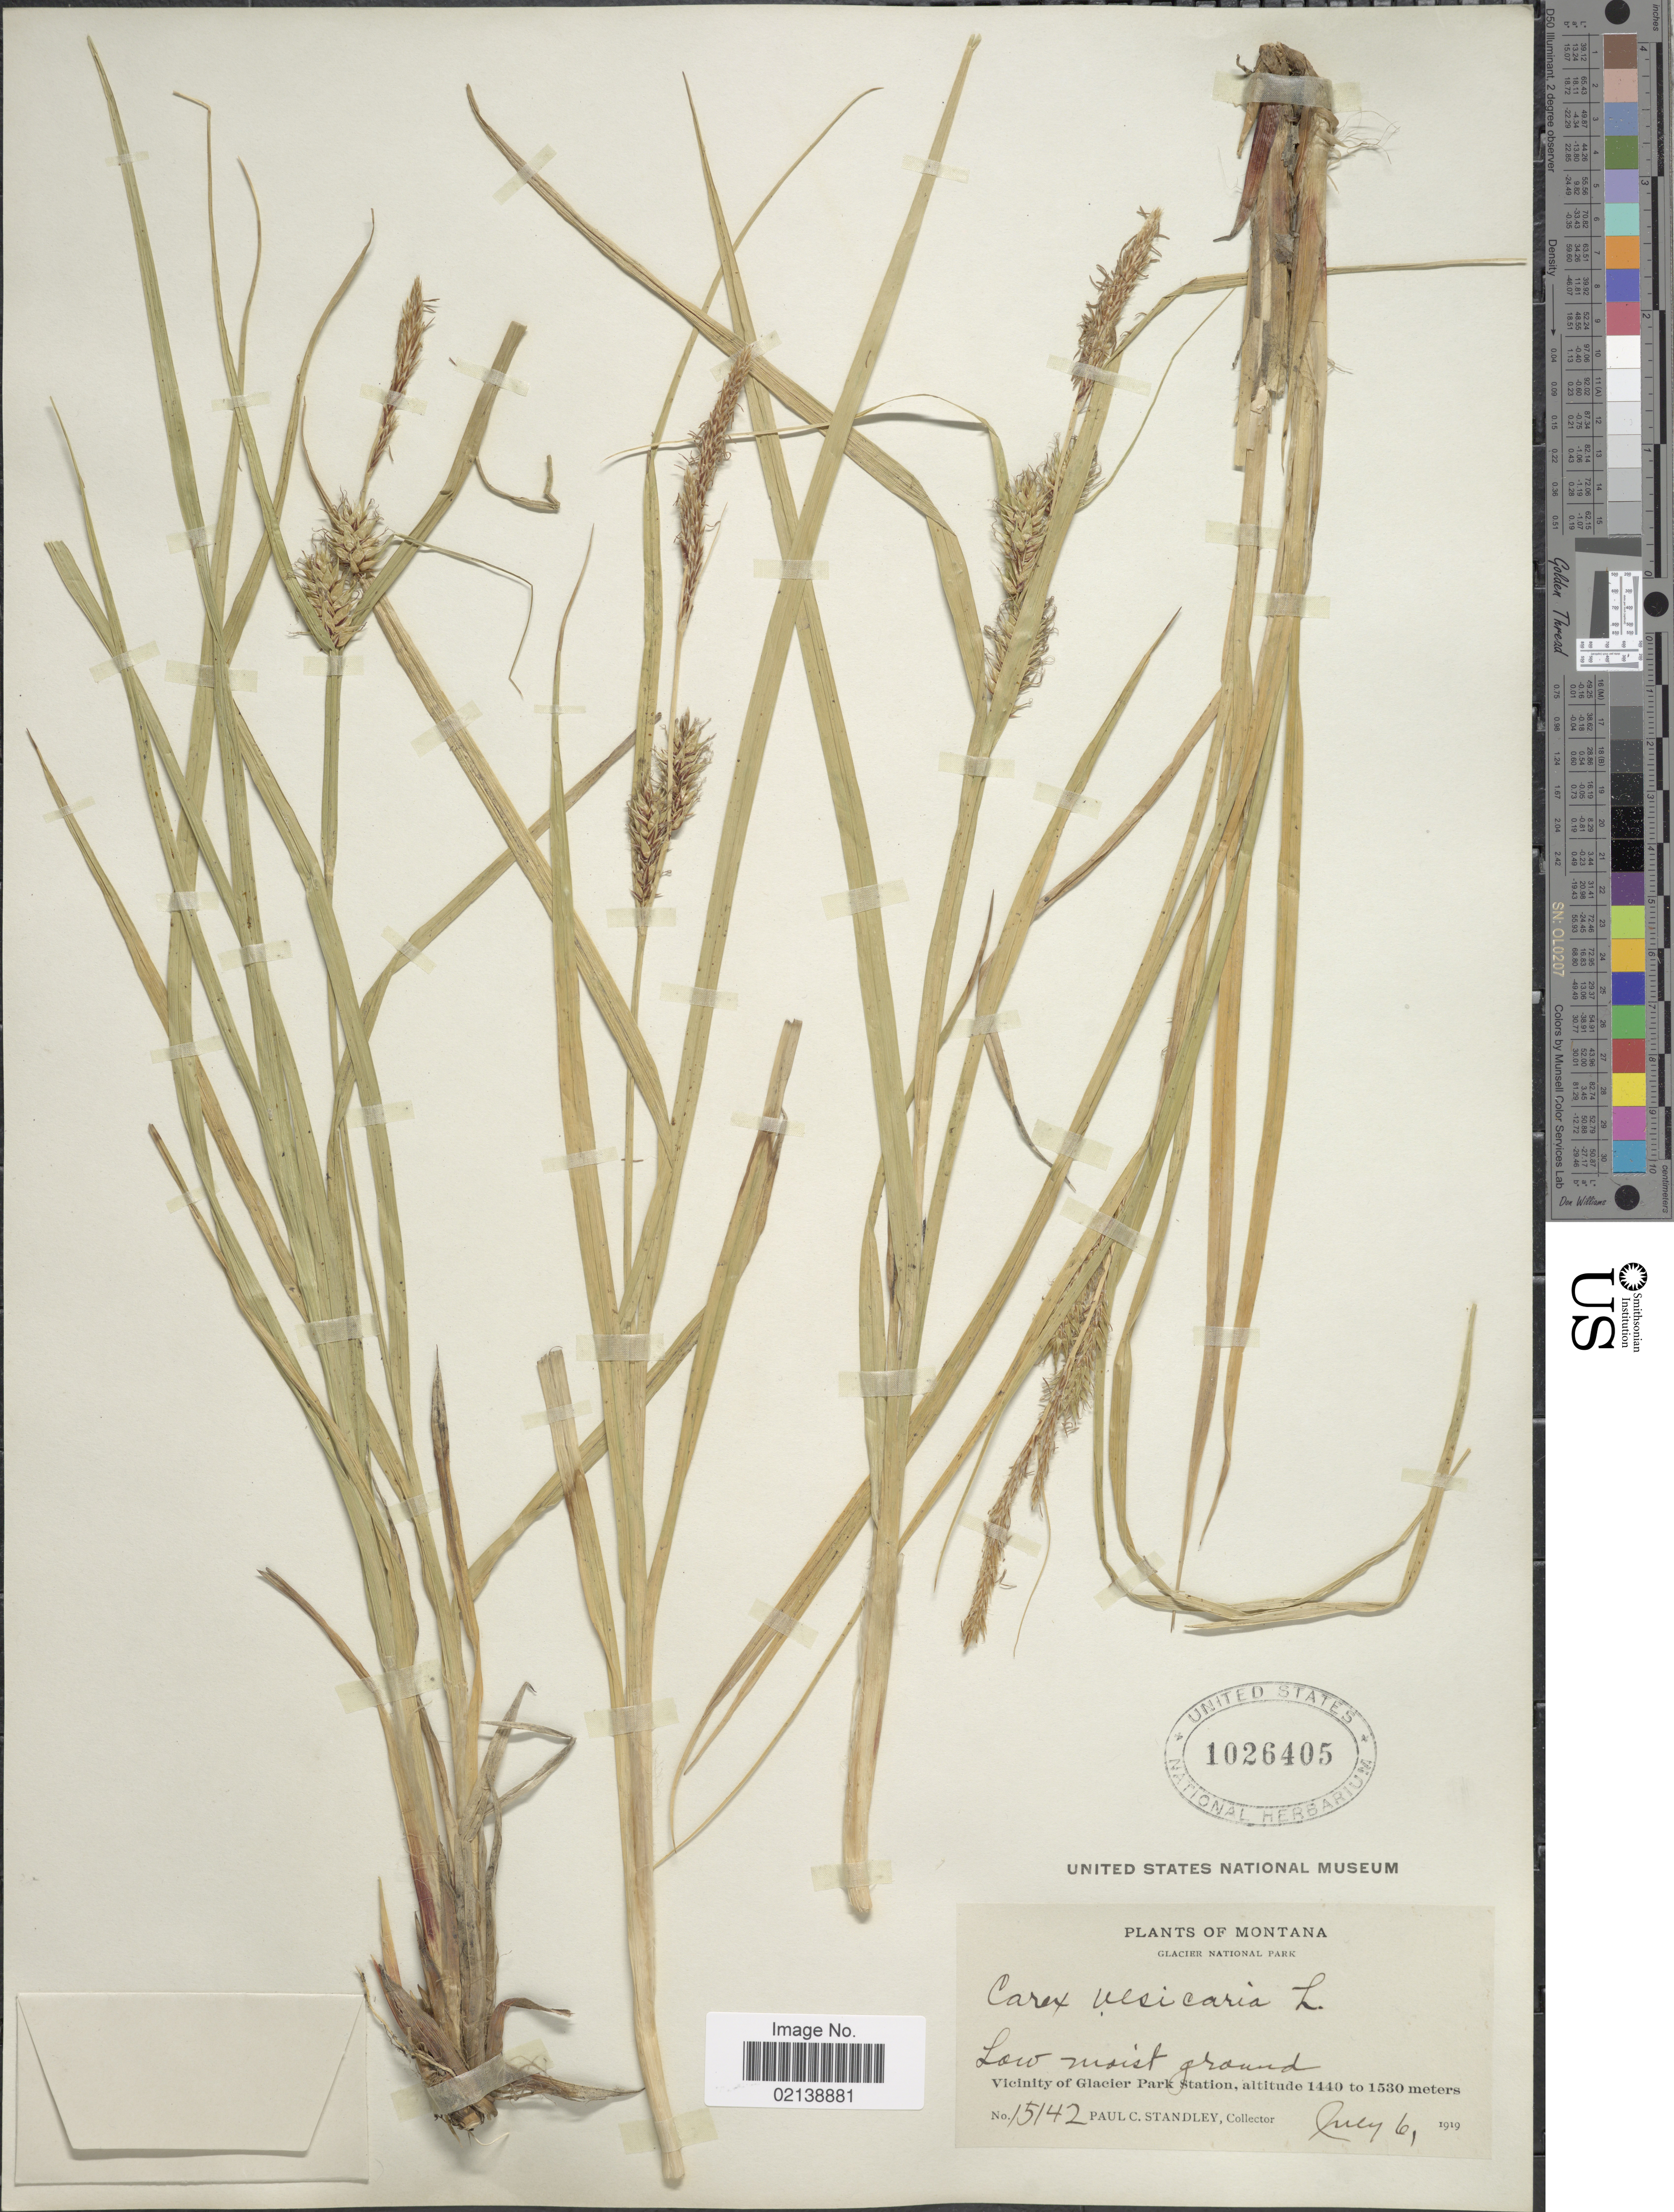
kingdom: Plantae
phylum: Tracheophyta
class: Liliopsida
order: Poales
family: Cyperaceae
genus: Carex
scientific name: Carex vesicaria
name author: L.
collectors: P. C. Standley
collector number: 15142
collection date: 1919-07-06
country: United States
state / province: Montana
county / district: Glacier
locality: Glacier National Park, Vicinity of Glacier Park Station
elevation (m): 1440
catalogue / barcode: US 1026405